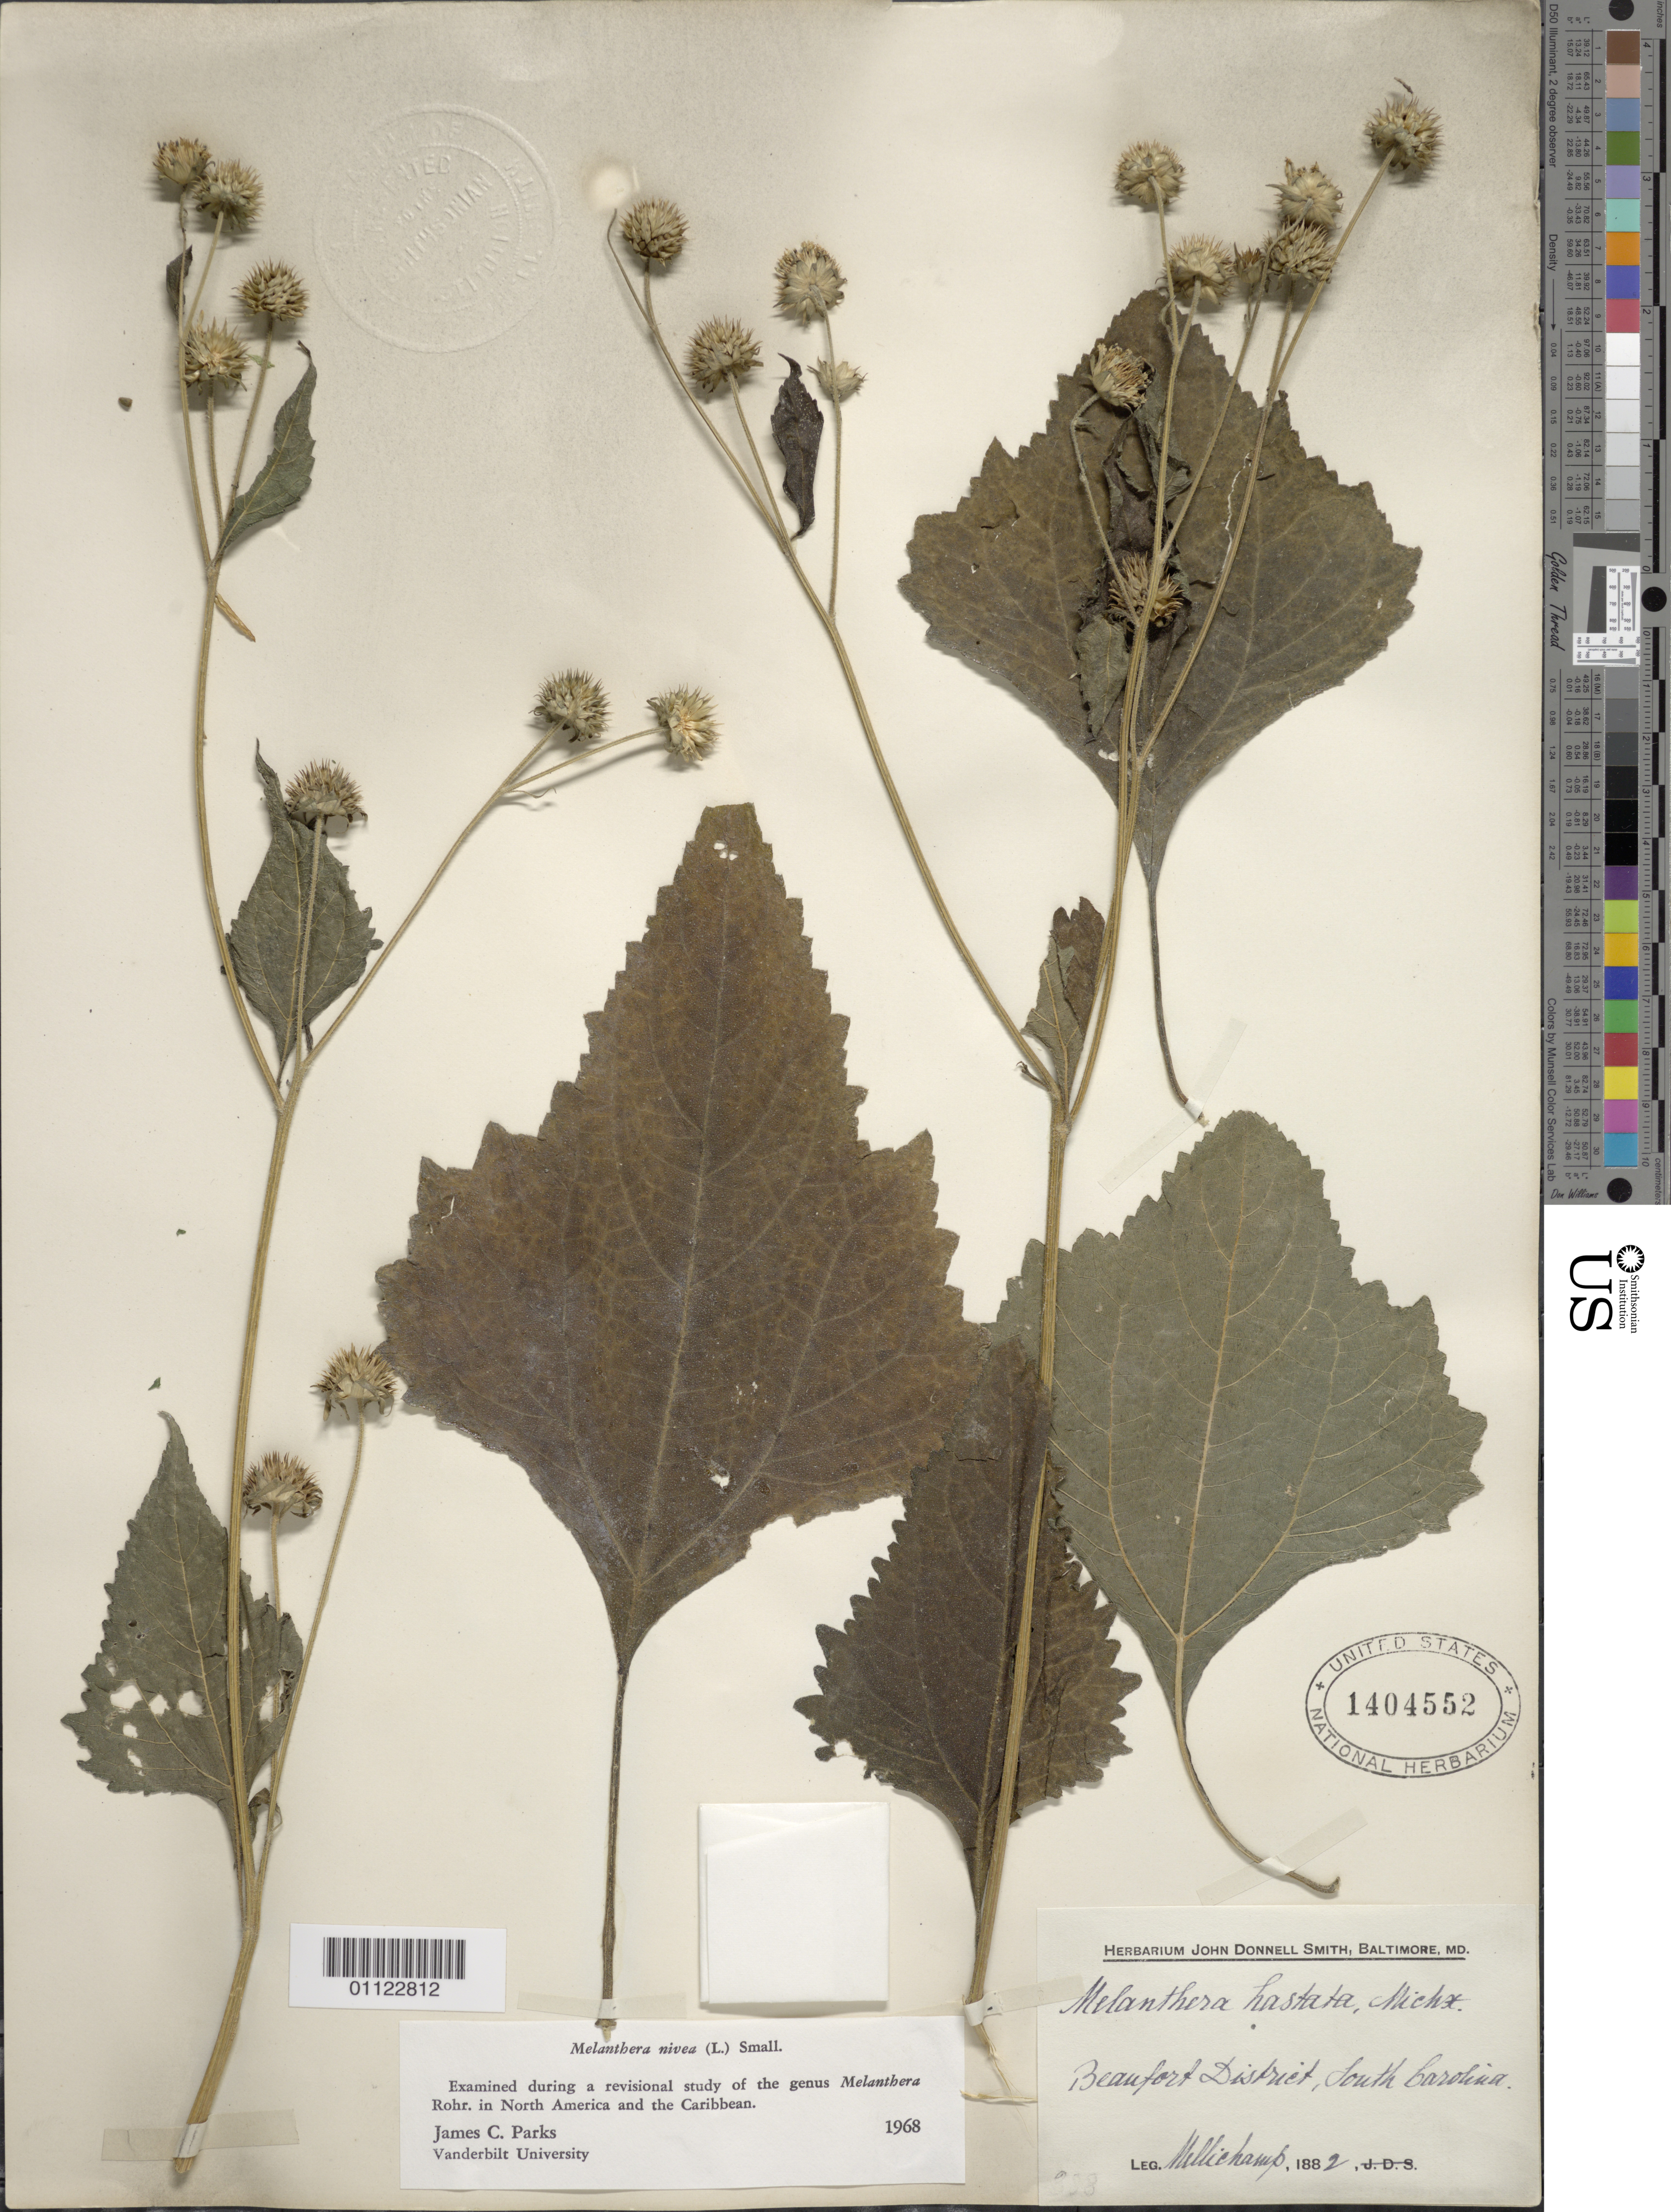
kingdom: Plantae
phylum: Tracheophyta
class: Magnoliopsida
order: Asterales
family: Asteraceae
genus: Melanthera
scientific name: Melanthera nivea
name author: (L.) Small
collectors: J. H. Mellichamp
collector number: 388?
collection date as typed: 1882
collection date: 1882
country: United States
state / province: South Carolina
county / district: Beaufort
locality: Bluffton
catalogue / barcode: US 1404552